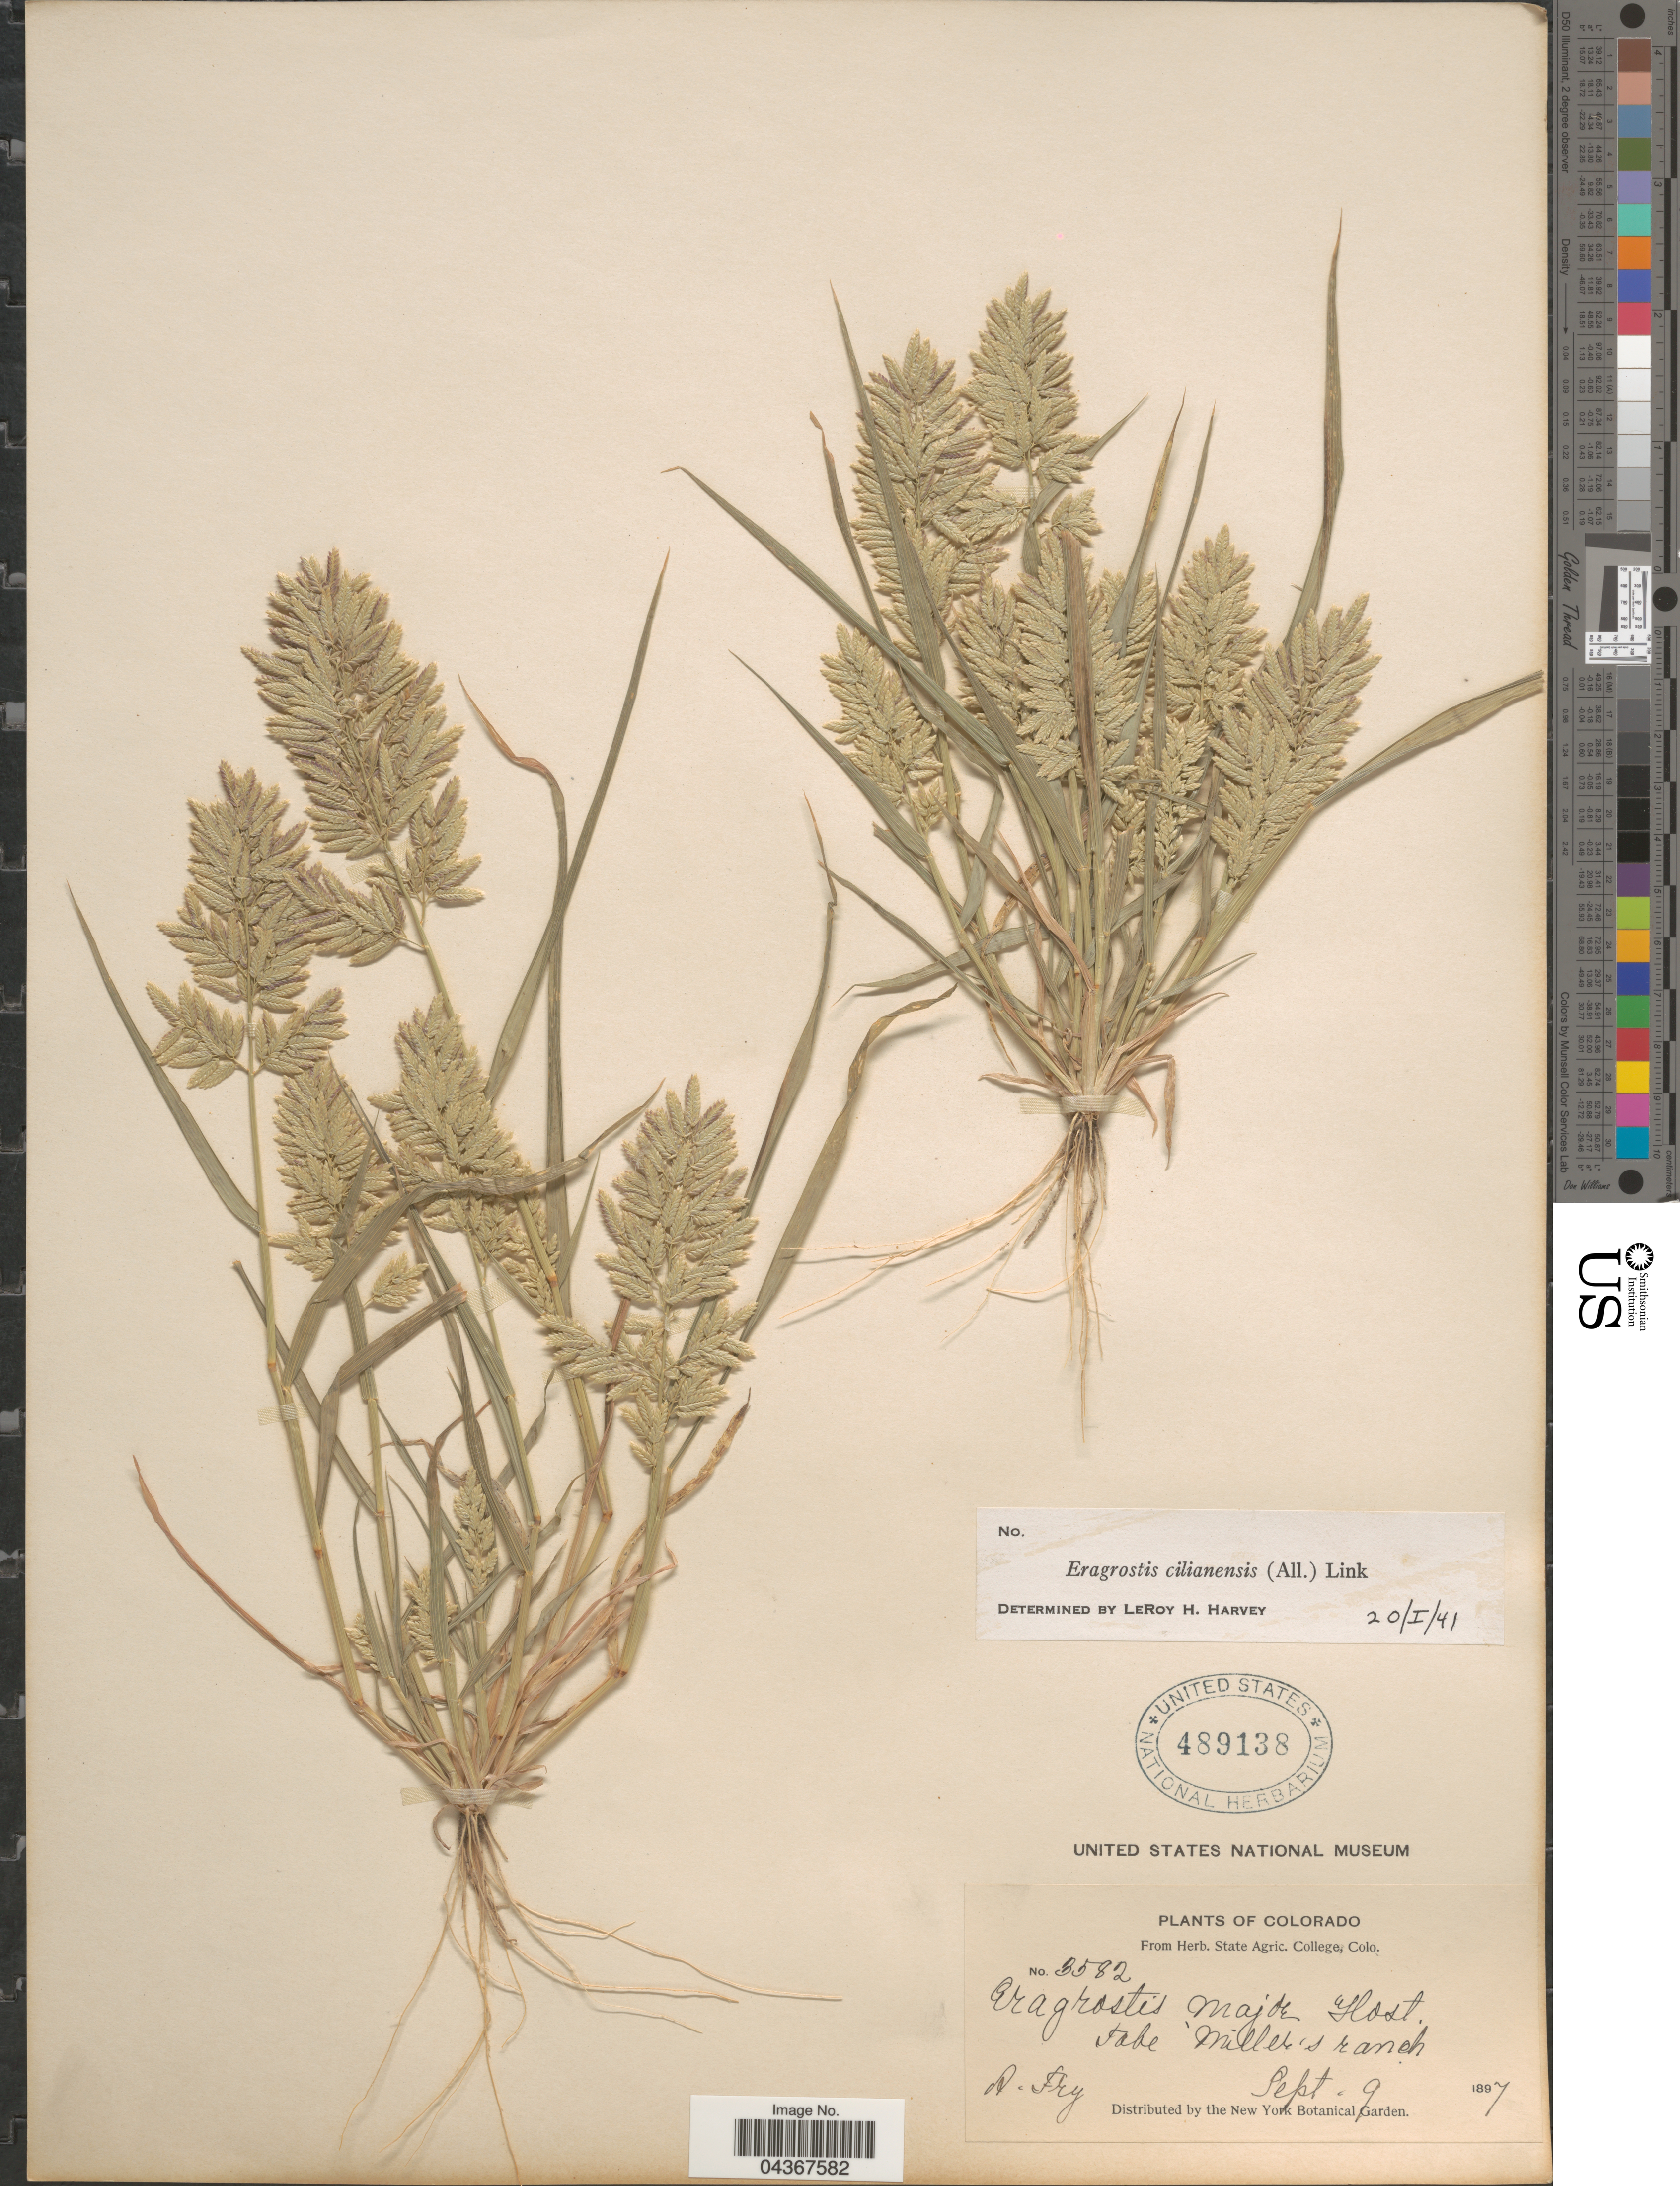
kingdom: Plantae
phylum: Tracheophyta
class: Liliopsida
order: Poales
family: Poaceae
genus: Eragrostis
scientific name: Eragrostis cilianensis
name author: (Bellardi) Vignolo ex Janch.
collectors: A. Fry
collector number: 3582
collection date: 1897-09-09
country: United States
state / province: Colorado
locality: Tobe Miller's ranch.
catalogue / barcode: US 489138